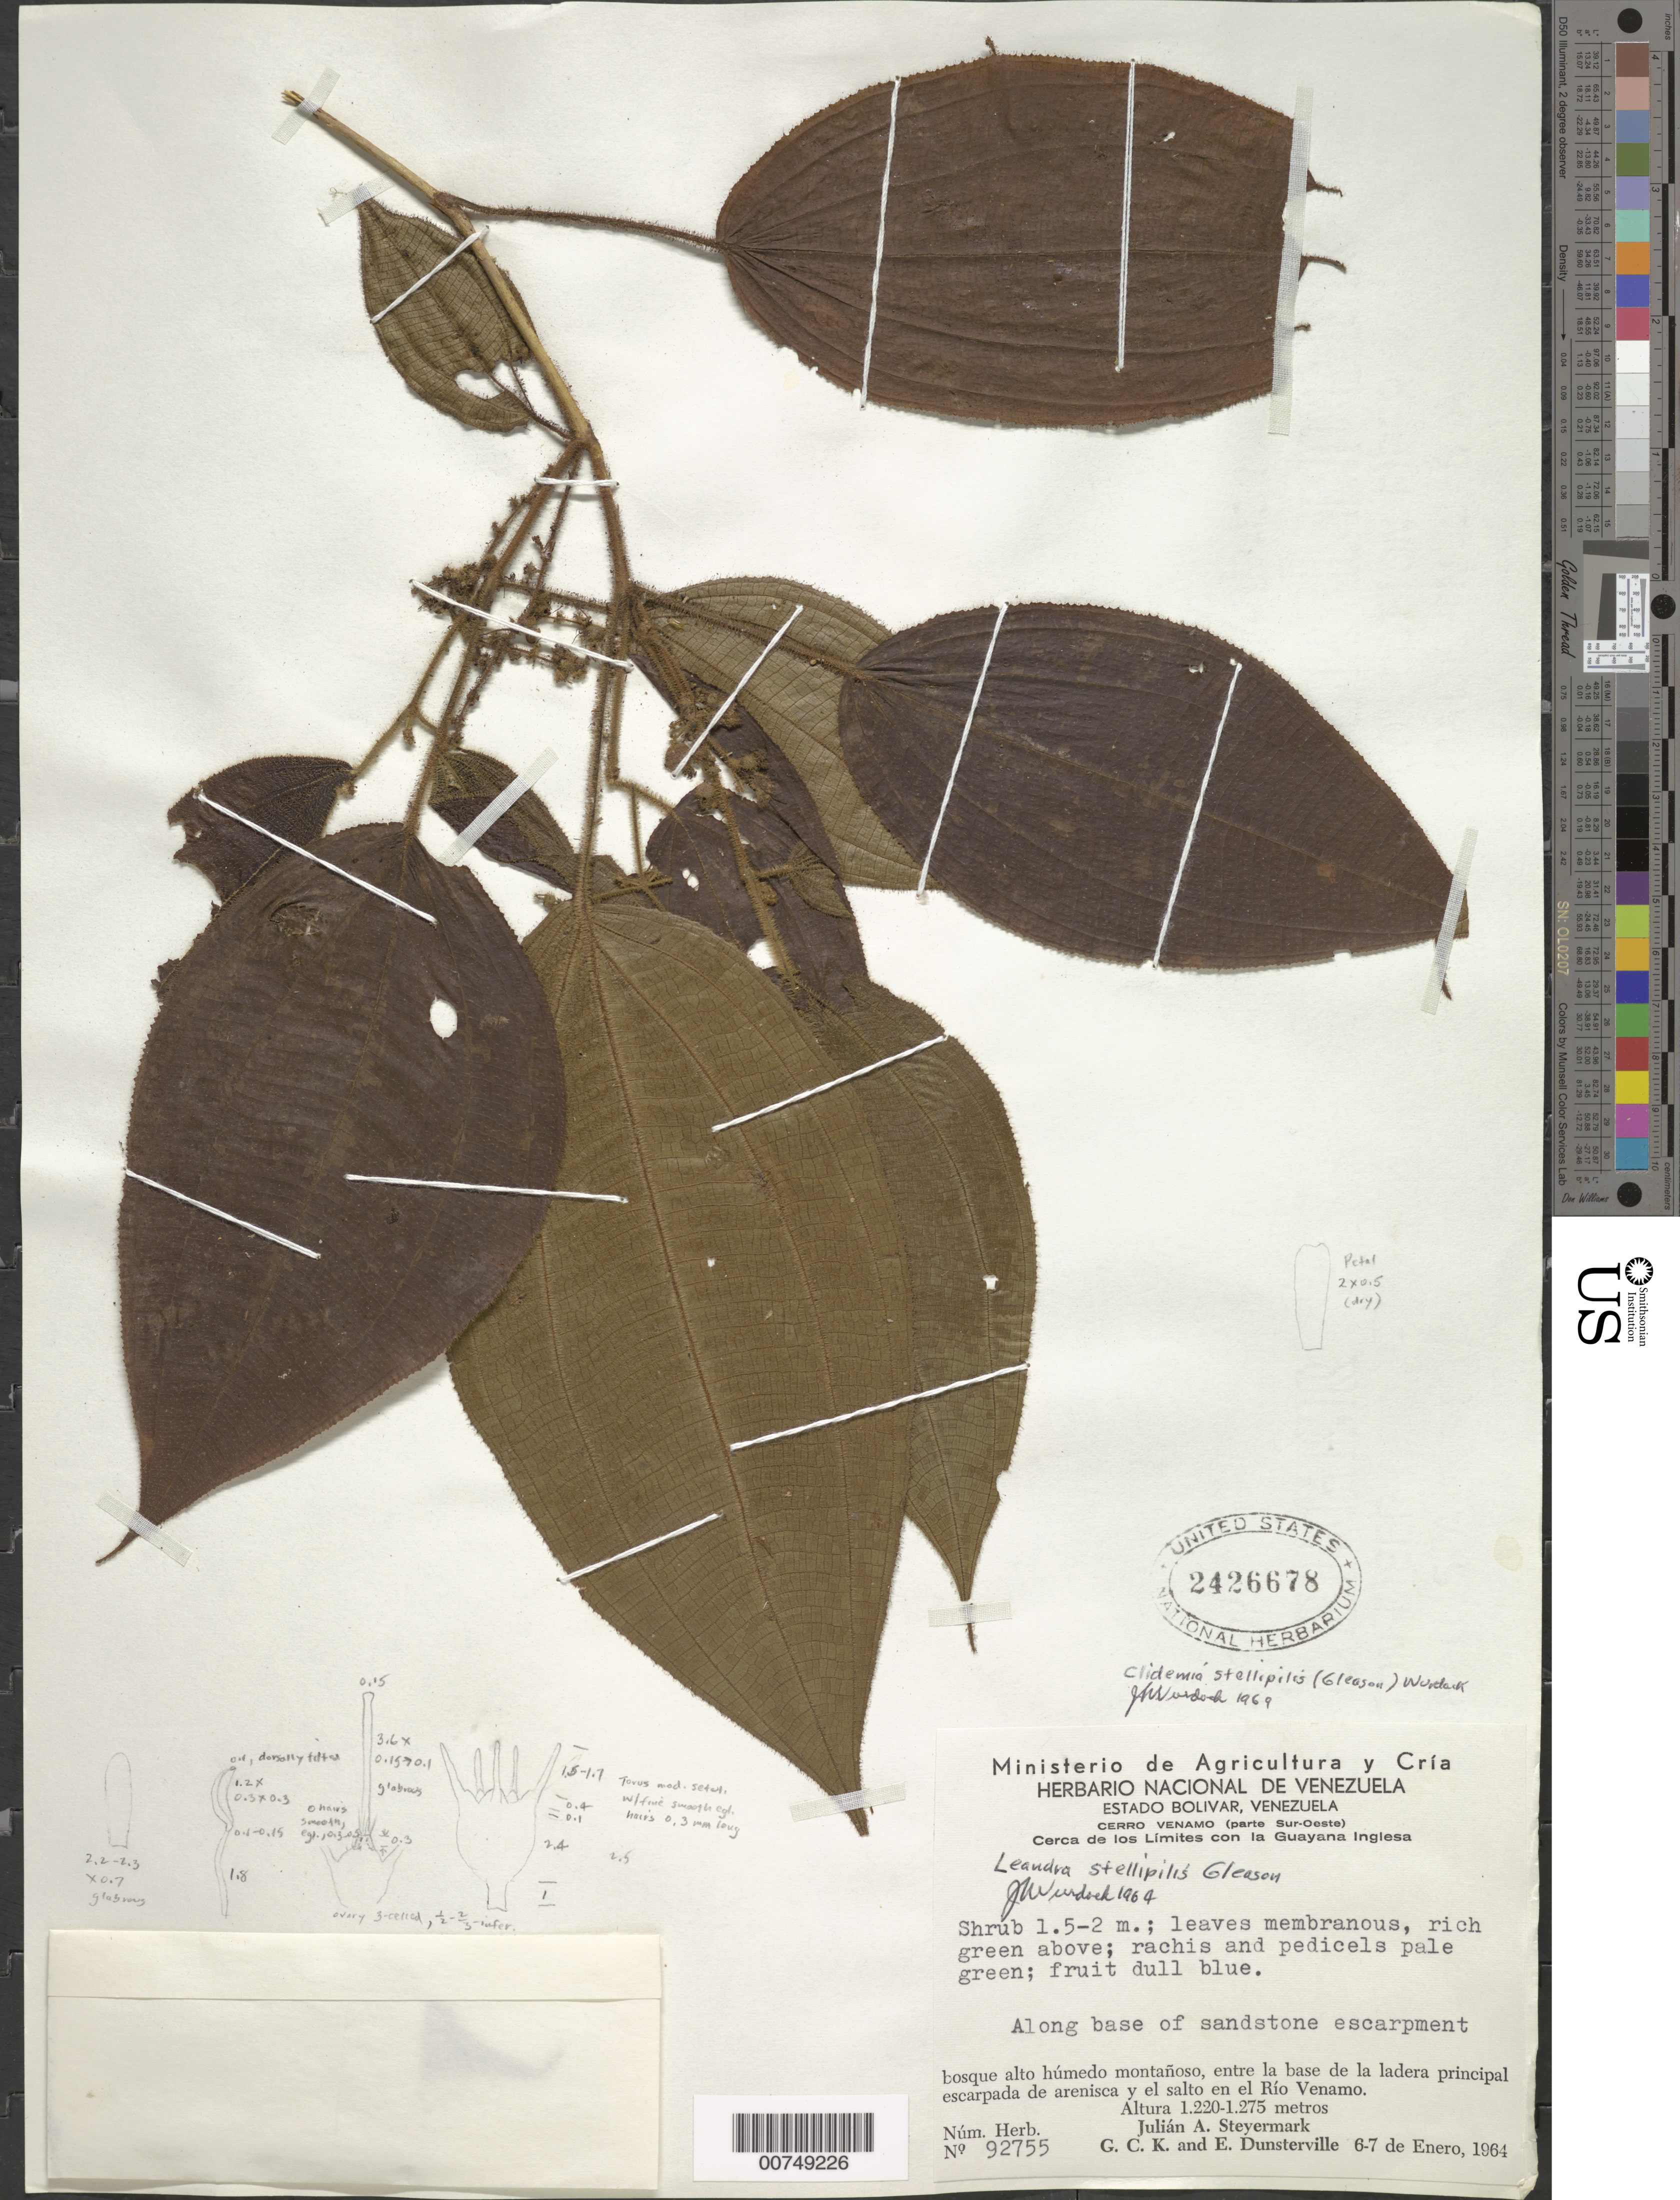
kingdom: Plantae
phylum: Tracheophyta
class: Magnoliopsida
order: Myrtales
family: Melastomataceae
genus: Clidemia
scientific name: Clidemia stellipilis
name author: (Gleason) Wurdack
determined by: Wurdack, John J., (US), US (UNITED STATES)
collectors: J. Steyermark, G. C. K. Dunsterville & E. Dunsterville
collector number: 92755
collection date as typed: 6-Jan-64 to 7-Jan-64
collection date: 1964-01-06/1964-01-07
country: Venezuela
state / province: Bolívar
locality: Cerro Venamo, entre la base de la ladera principal escarpada de arenisca y el salto en el Río Venamo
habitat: Base of sandstone escarpment; bosque alto humedo monantoso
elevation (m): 1220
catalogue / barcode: US 2426678